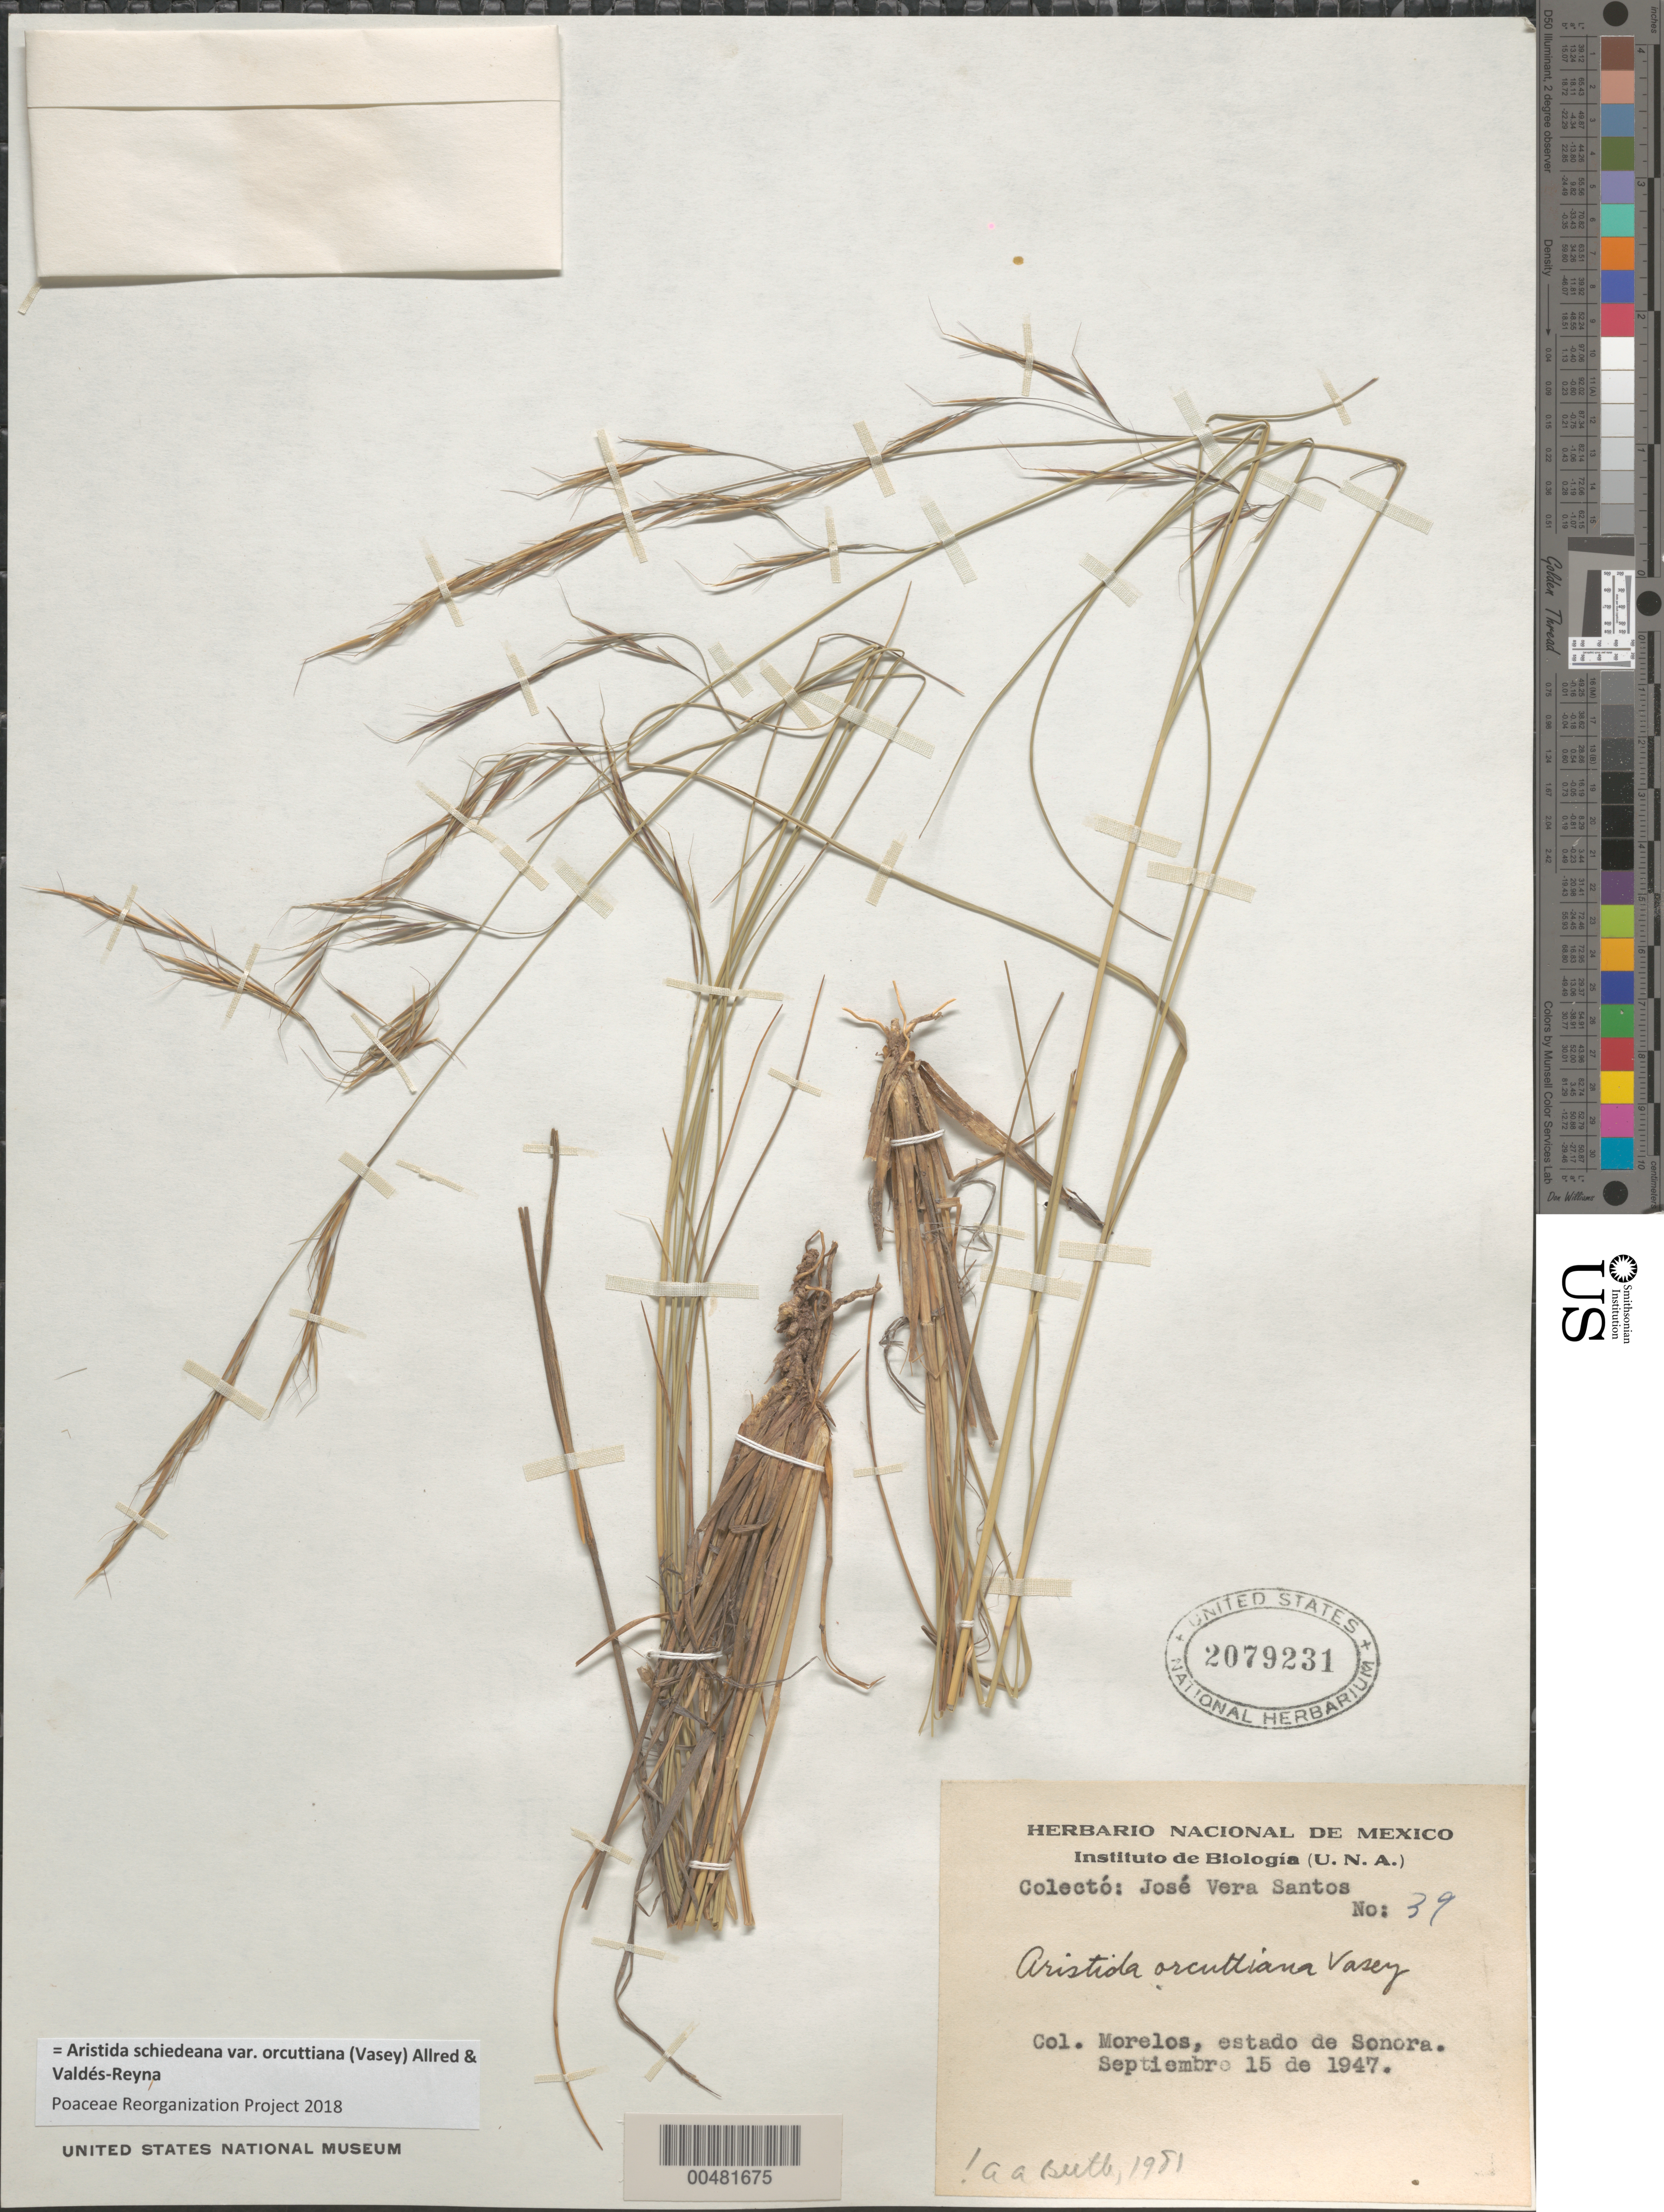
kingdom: Plantae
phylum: Tracheophyta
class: Liliopsida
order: Poales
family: Poaceae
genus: Aristida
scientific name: Aristida schiedeana var. orcuttiana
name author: (Vasey) Allred & Valdés-Reyna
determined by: Poaceae Reorganization Project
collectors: J. V. Santos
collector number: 39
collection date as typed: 15 Sep 1947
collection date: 1947-09-15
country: Mexico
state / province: Sonora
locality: Morelos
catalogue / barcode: US 2079231